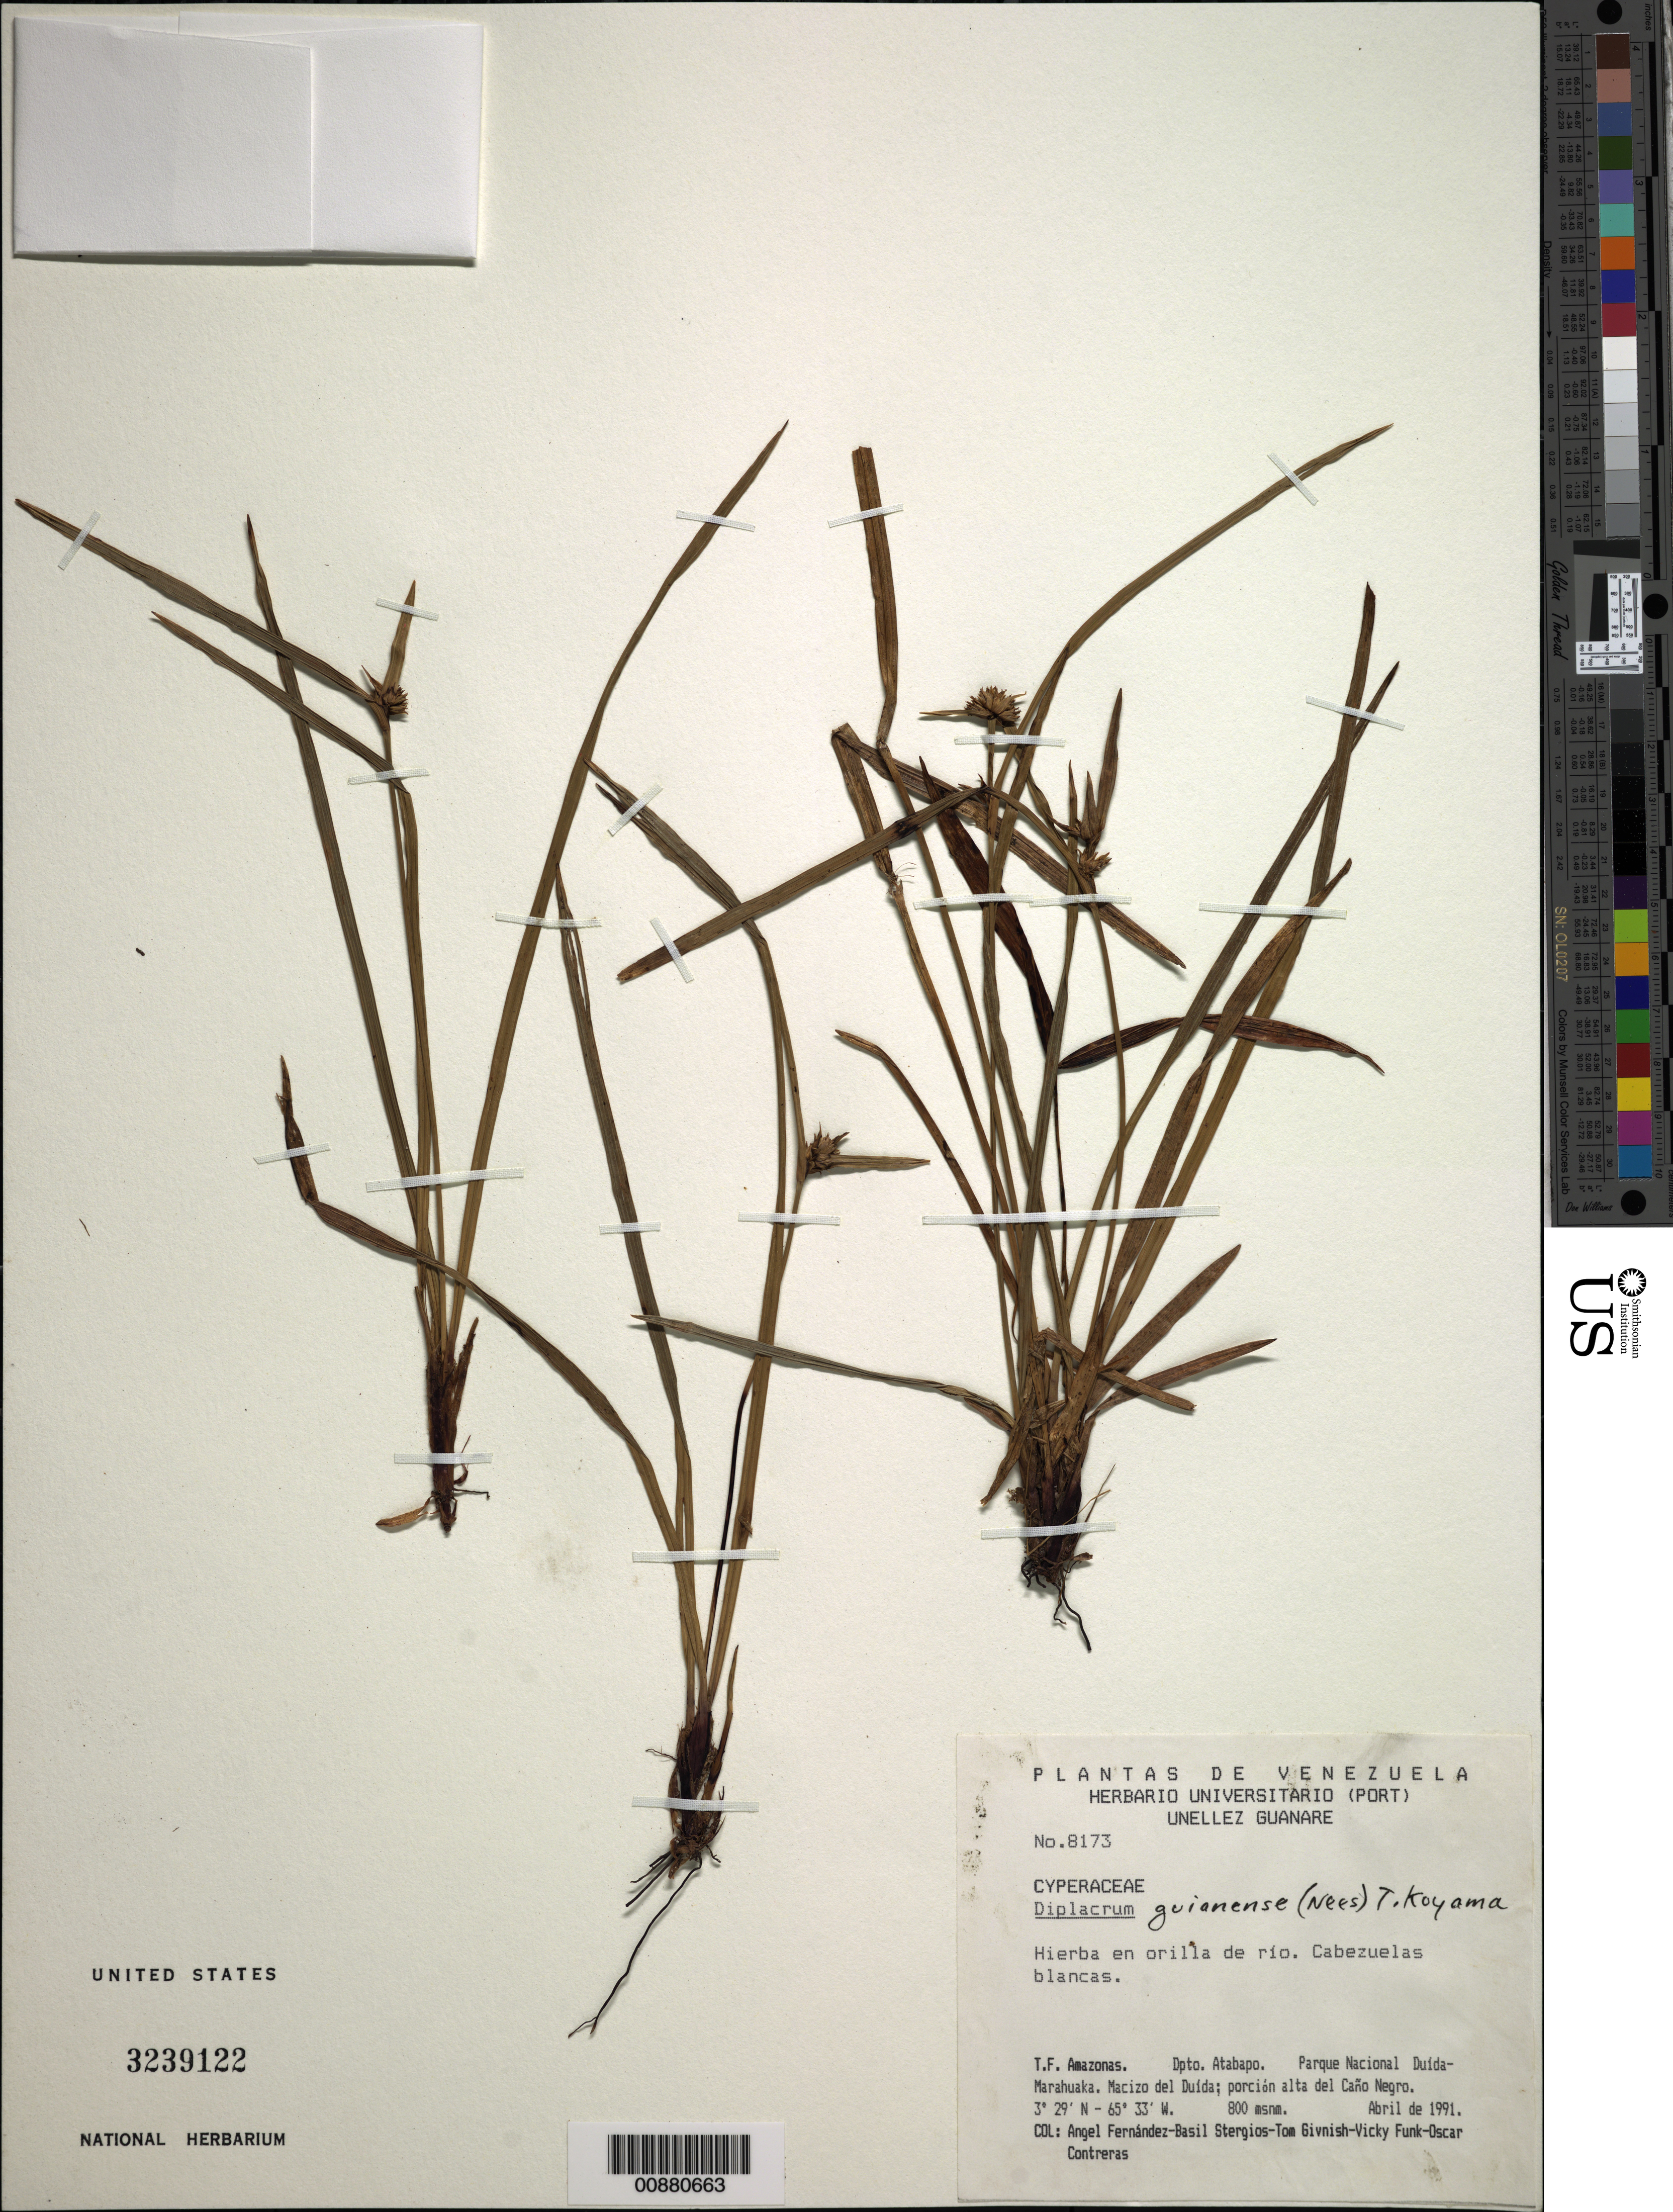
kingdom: Plantae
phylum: Tracheophyta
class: Liliopsida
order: Poales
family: Cyperaceae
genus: Diplacrum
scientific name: Diplacrum guianense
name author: (Nees) T. Koyama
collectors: A. Fernández, B. G. Stergios, T. J. Givnish, V. Funk & O. Contreras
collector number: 8173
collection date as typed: Apr-91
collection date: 1991-04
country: Venezuela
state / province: Amazonas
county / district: Atabapo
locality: Parque Nacional Duída-Marahuaka, Macizo del Duída, porcion alta del Caño Negro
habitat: River bank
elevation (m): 800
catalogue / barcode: US 3239122